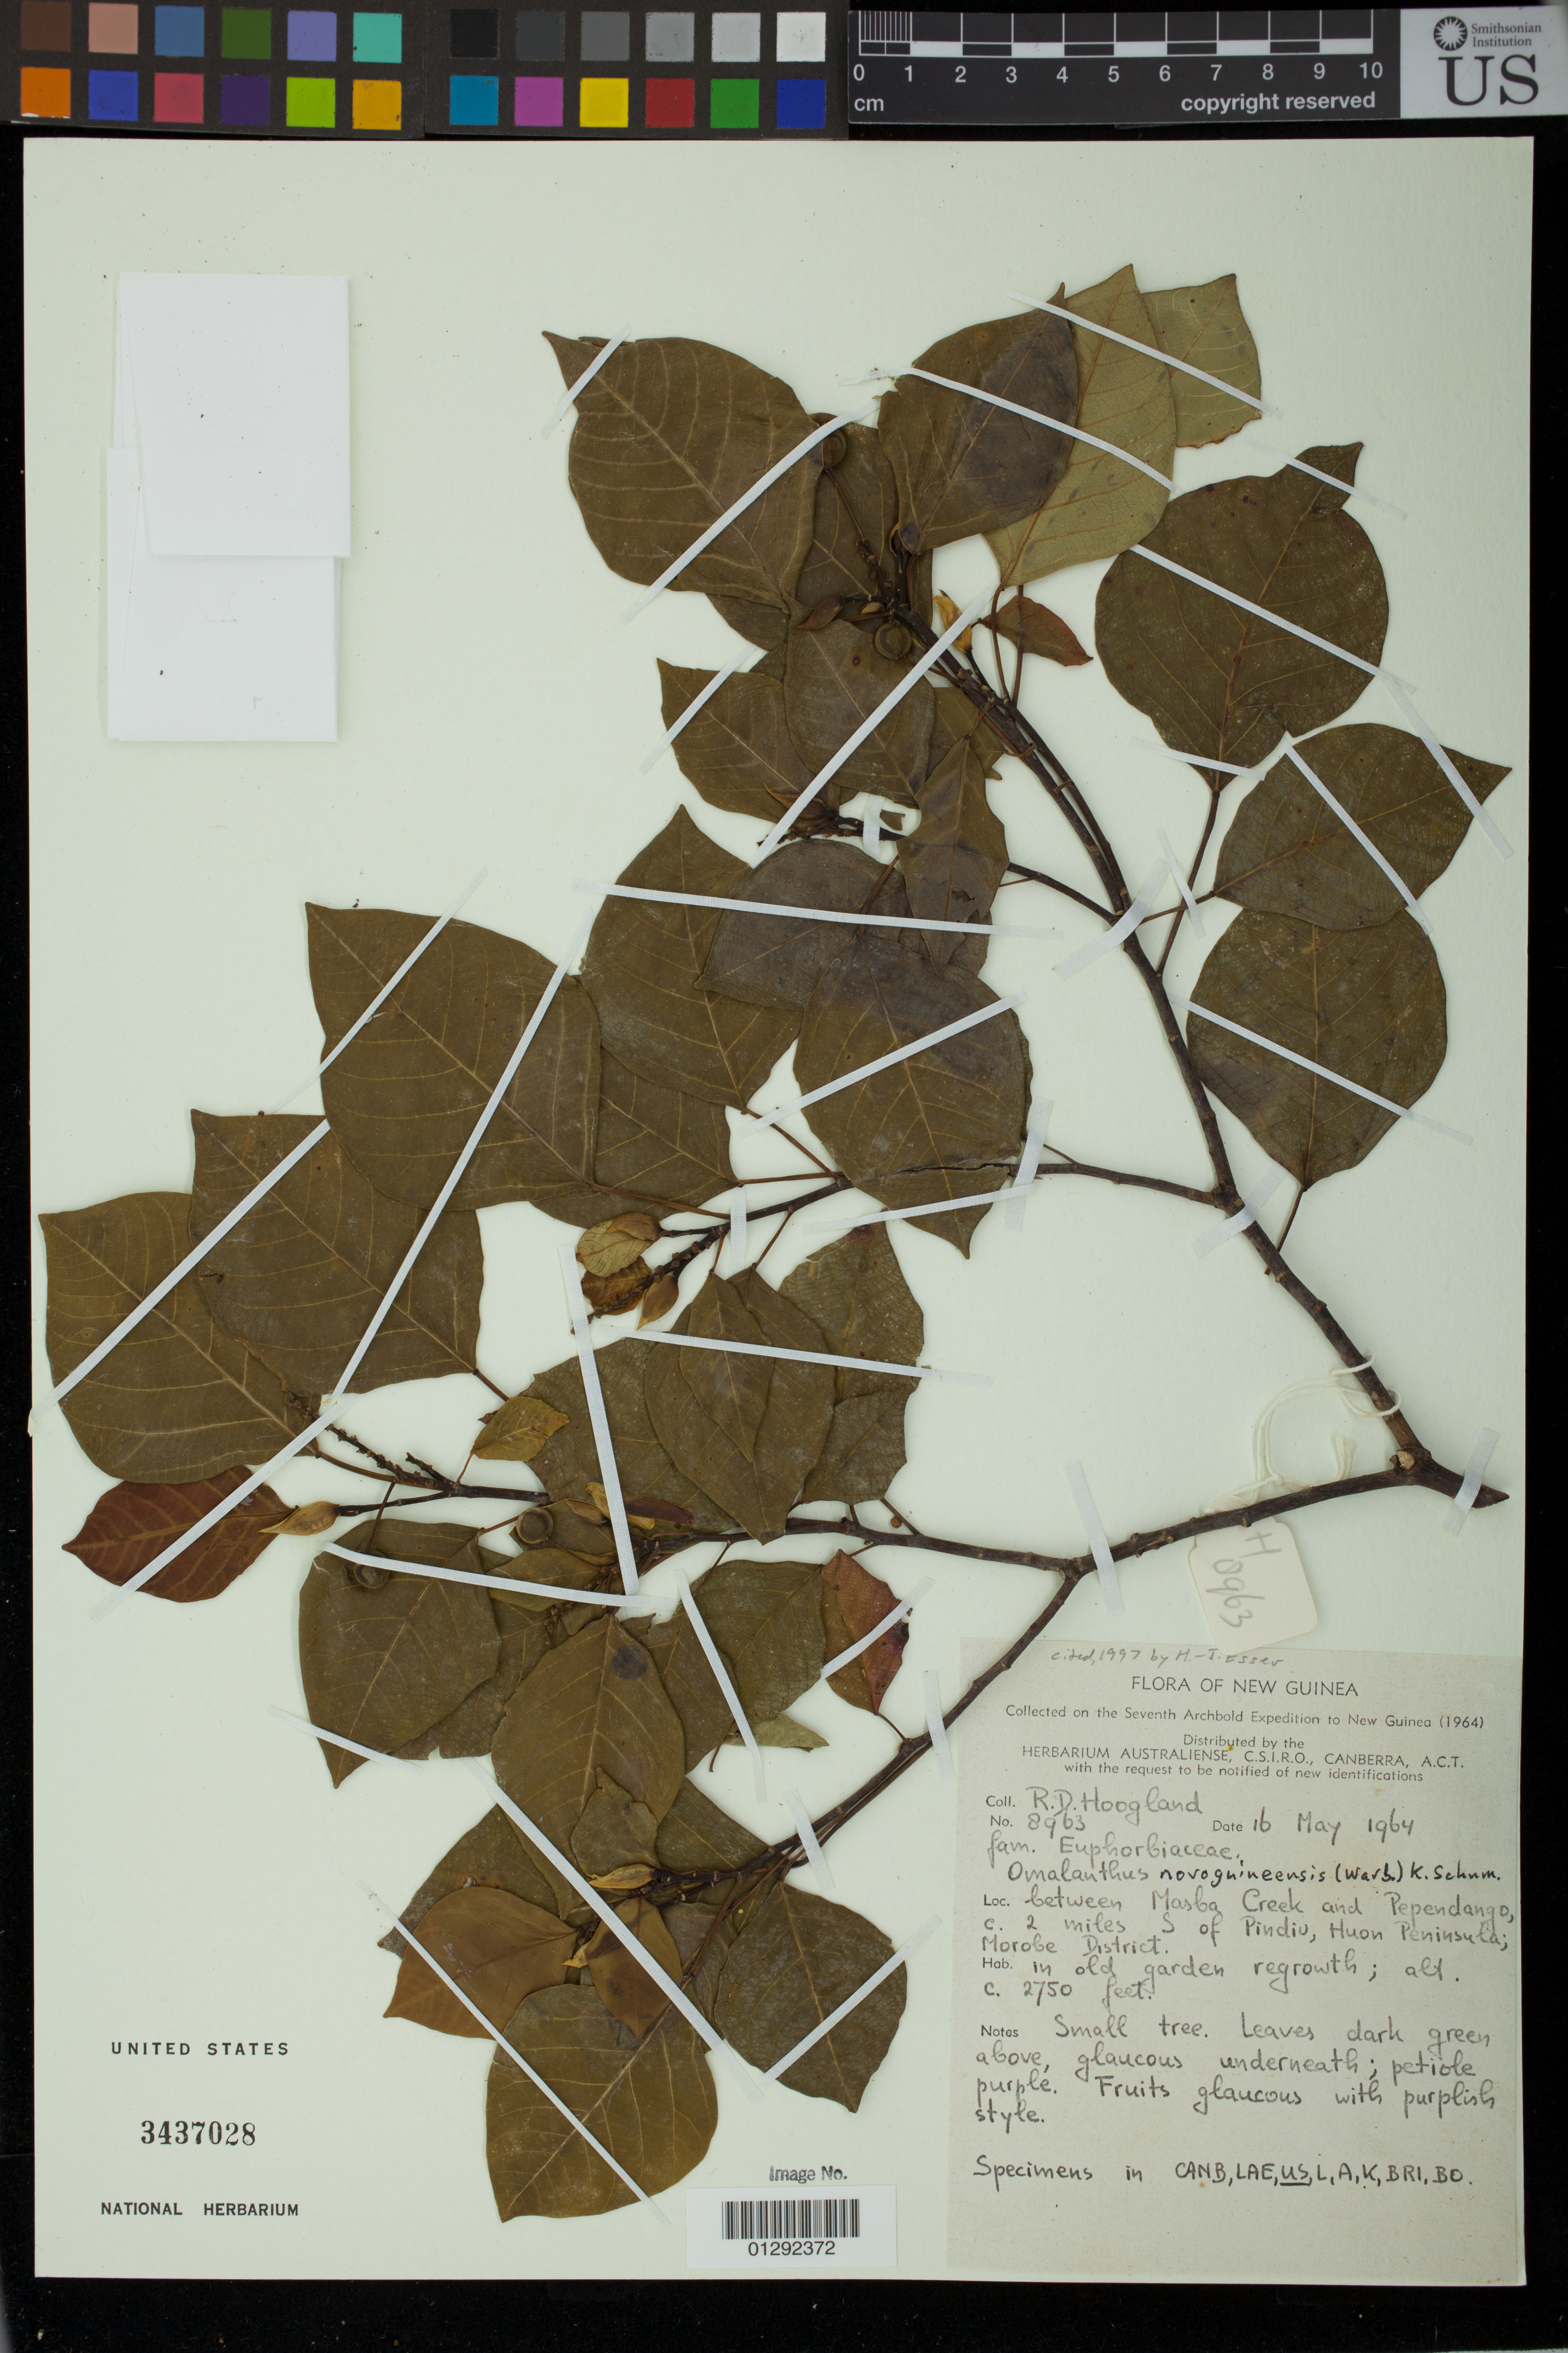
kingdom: Plantae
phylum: Tracheophyta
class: Magnoliopsida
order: Malpighiales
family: Euphorbiaceae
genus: Homalanthus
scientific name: Homalanthus novoguineensis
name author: (Warb.) K. Schum.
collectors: R. D. Hoogland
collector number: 8963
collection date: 1964-05-16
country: Papua New Guinea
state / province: Morobe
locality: Between Masba Creek and Pependango, c. 2 miles S of Pindiu, Huon Peninsula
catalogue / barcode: US 3437028